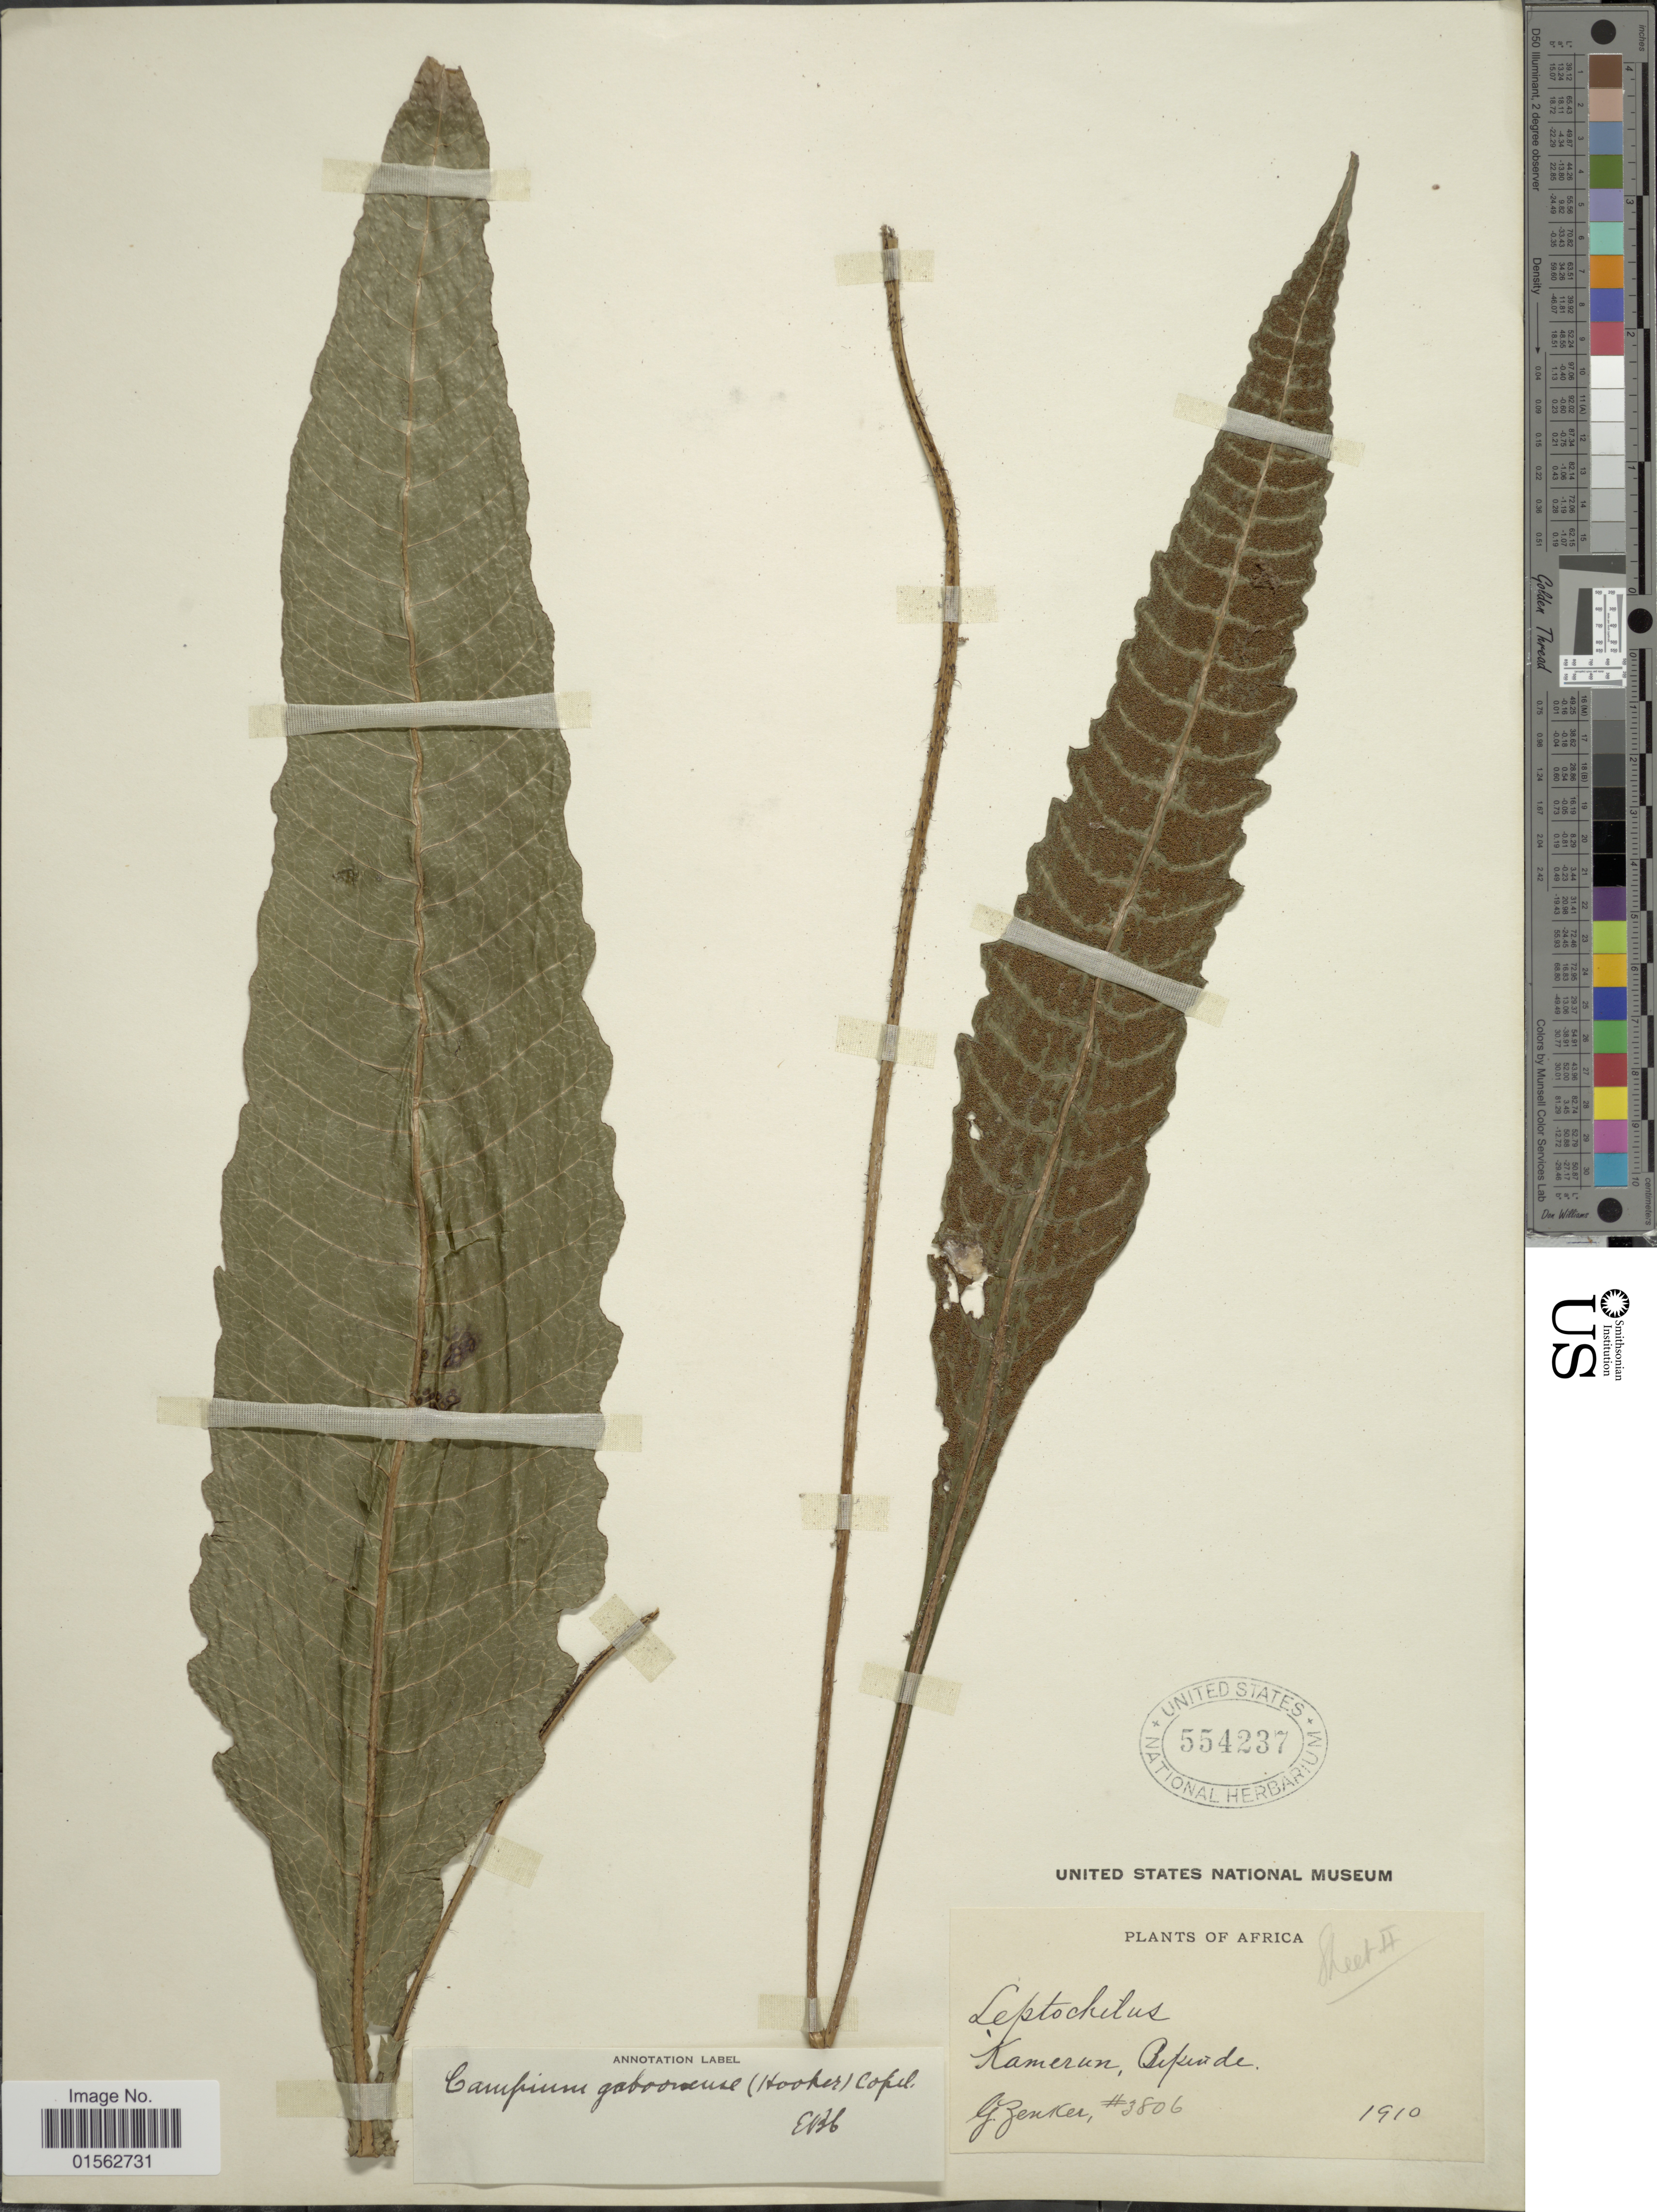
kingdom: Plantae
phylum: Tracheophyta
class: Polypodiopsida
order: Polypodiales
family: Dryopteridaceae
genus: Bolbitis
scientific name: Bolbitis gaboonensis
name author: (Hook.) C. Chr.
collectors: G. A. Zenker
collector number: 3806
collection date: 1910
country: Cameroon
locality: Africa, Bipinde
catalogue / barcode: US 554237